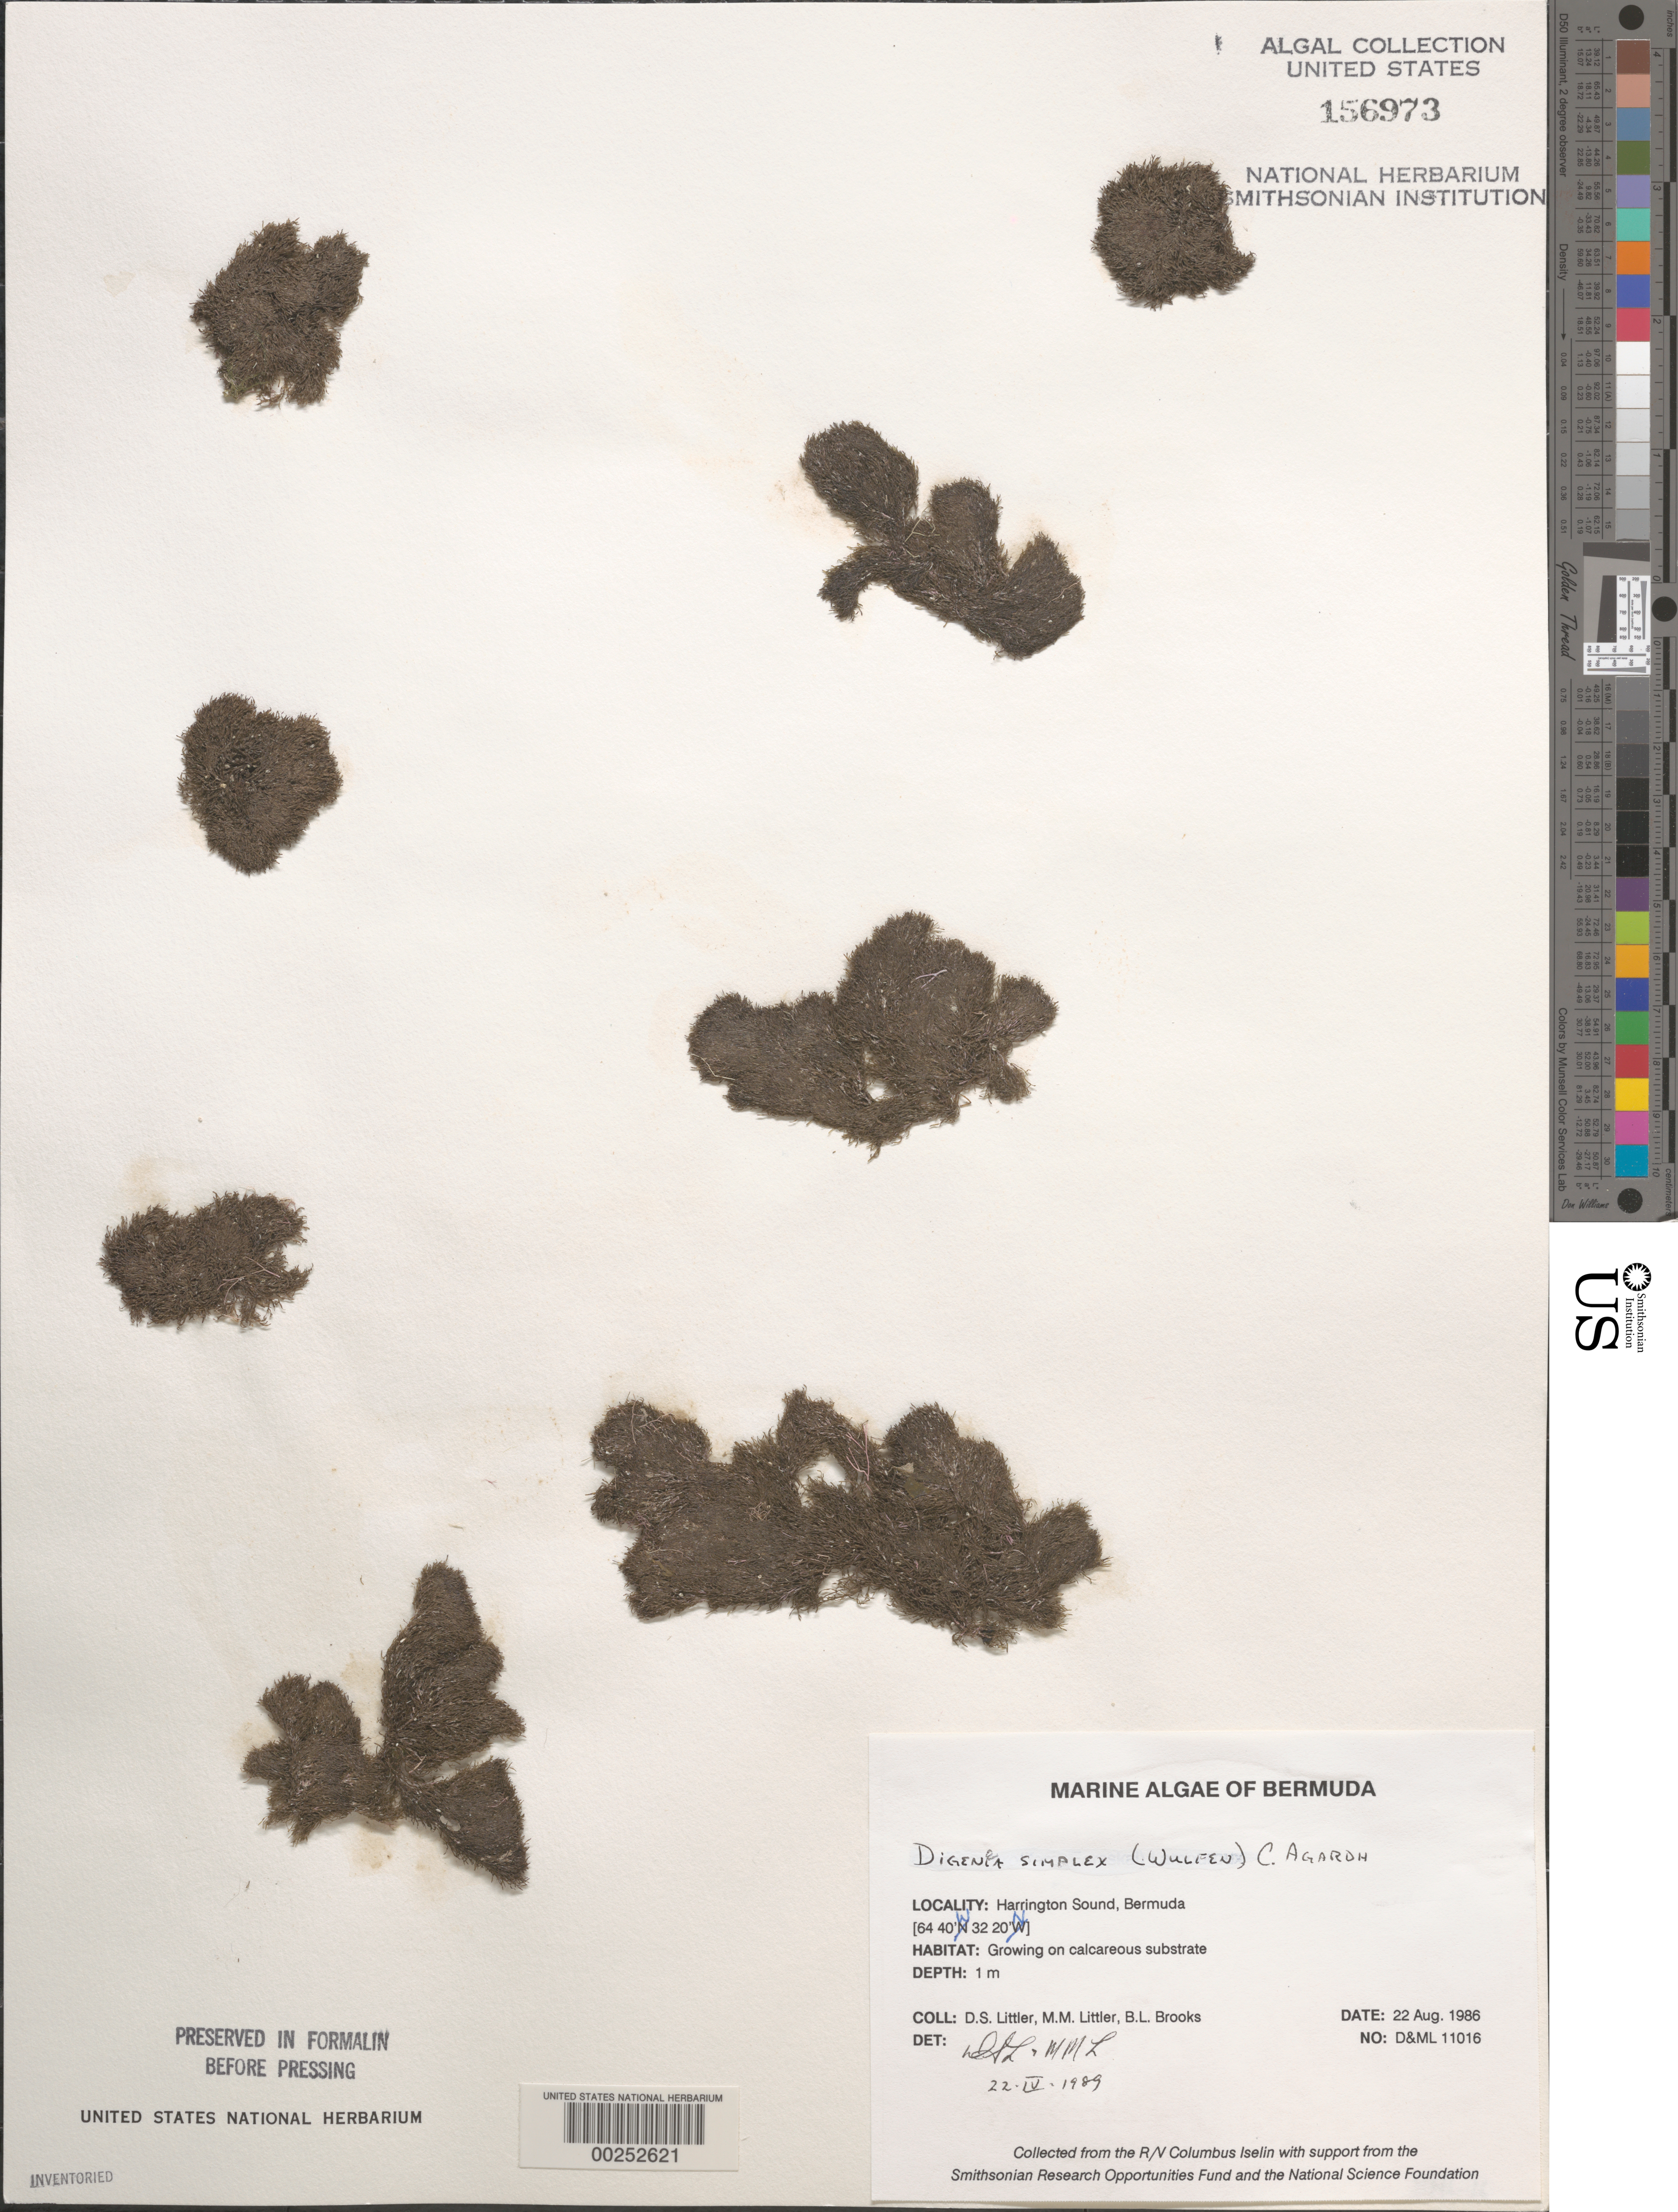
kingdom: Plantae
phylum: Rhodophyta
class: Florideophyceae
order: Ceramiales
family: Rhodomelaceae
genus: Digenea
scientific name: Digenea simplex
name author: (Wulfen) C. Agardh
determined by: Littler, D. S.; Littler, M. M.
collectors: D. S. Littler, M. M. Littler & B. Brooks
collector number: D&ML 11016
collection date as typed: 22 Aug 1986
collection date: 1986-08-22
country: Bermuda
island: Bermuda Island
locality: Harrington Sound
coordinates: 32 20' N, 64 40' W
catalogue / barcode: US 156973